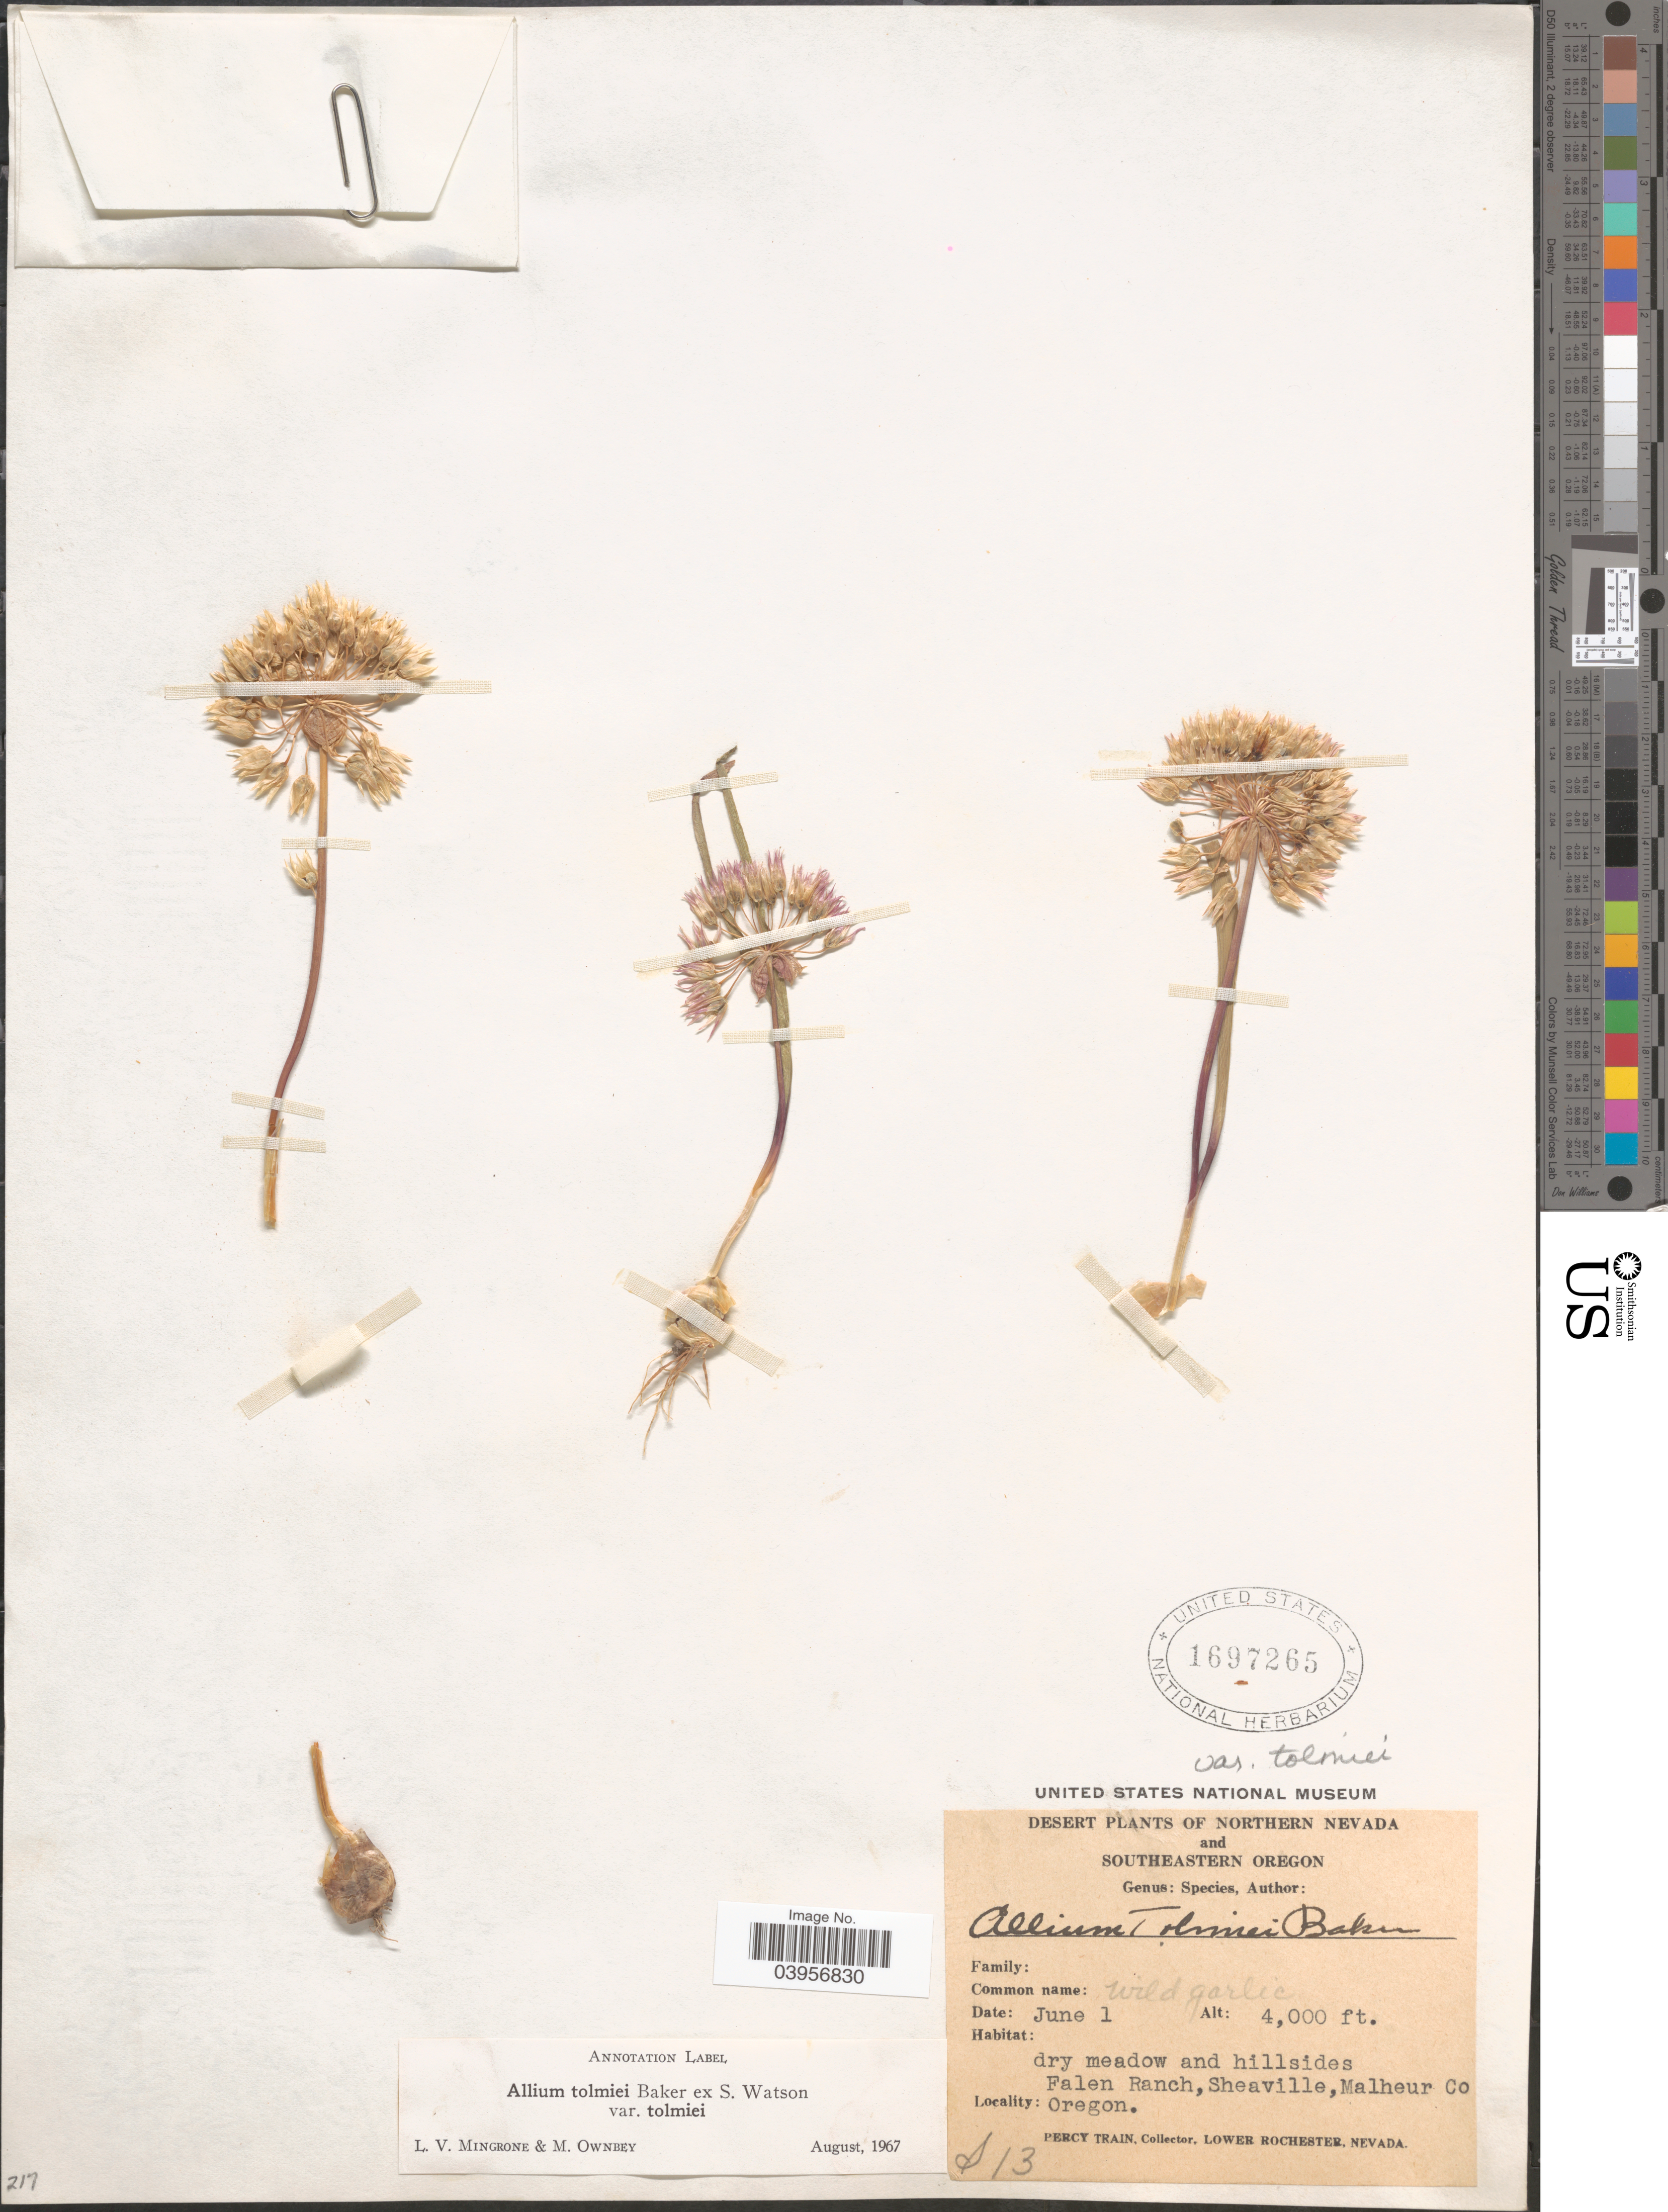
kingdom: Plantae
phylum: Tracheophyta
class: Liliopsida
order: Asparagales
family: Amaryllidaceae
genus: Allium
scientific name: Allium tolmiei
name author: Baker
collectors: P. Train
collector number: S13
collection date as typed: Transcribed d/m/y: /6/1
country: United States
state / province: Oregon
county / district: Malheur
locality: Southeastern Oregon. Dry meadow and hillsides. Falen Ranch, Sheaville, Malheur Co.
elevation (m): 1219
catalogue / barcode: US 1697265